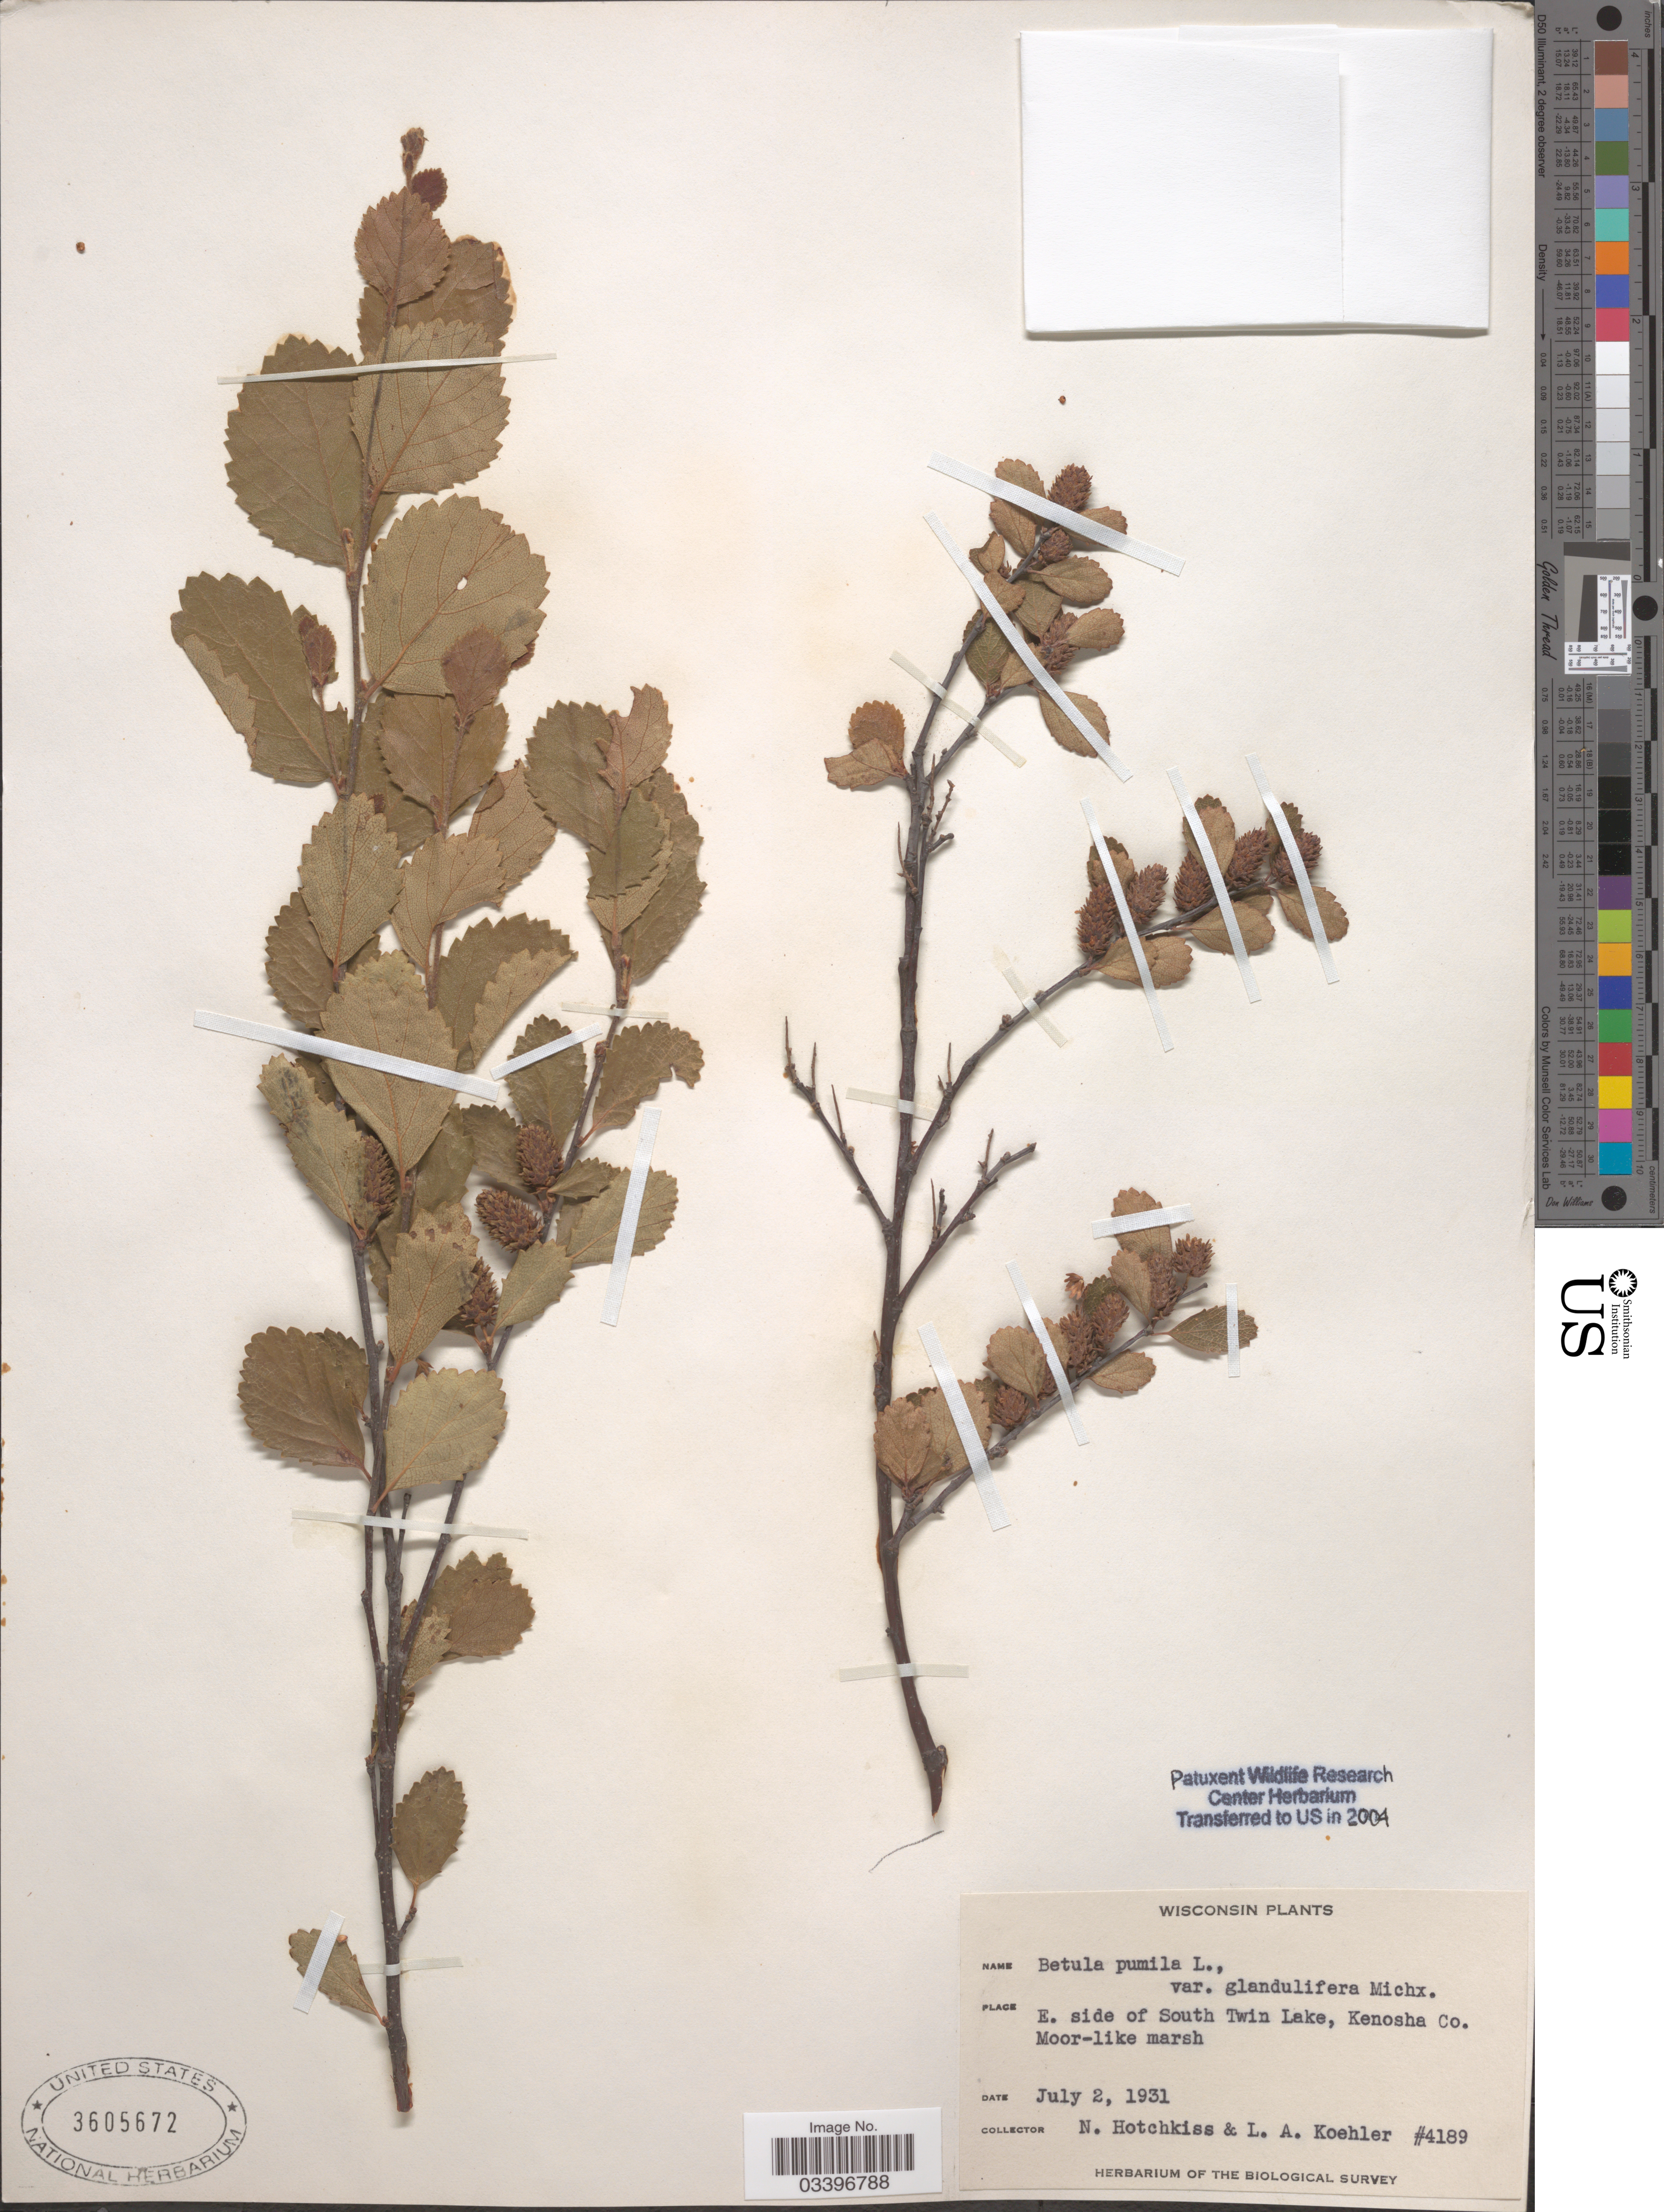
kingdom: Plantae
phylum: Tracheophyta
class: Magnoliopsida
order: Fagales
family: Betulaceae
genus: Betula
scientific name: Betula pumila var. glandulifera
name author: Regel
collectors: N. Hotchkiss & L. Koehler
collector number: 4189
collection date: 1931-07-02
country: United States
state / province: Wisconsin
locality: E. side of South Twin Lake, Kenosha Co.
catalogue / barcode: US 3605672